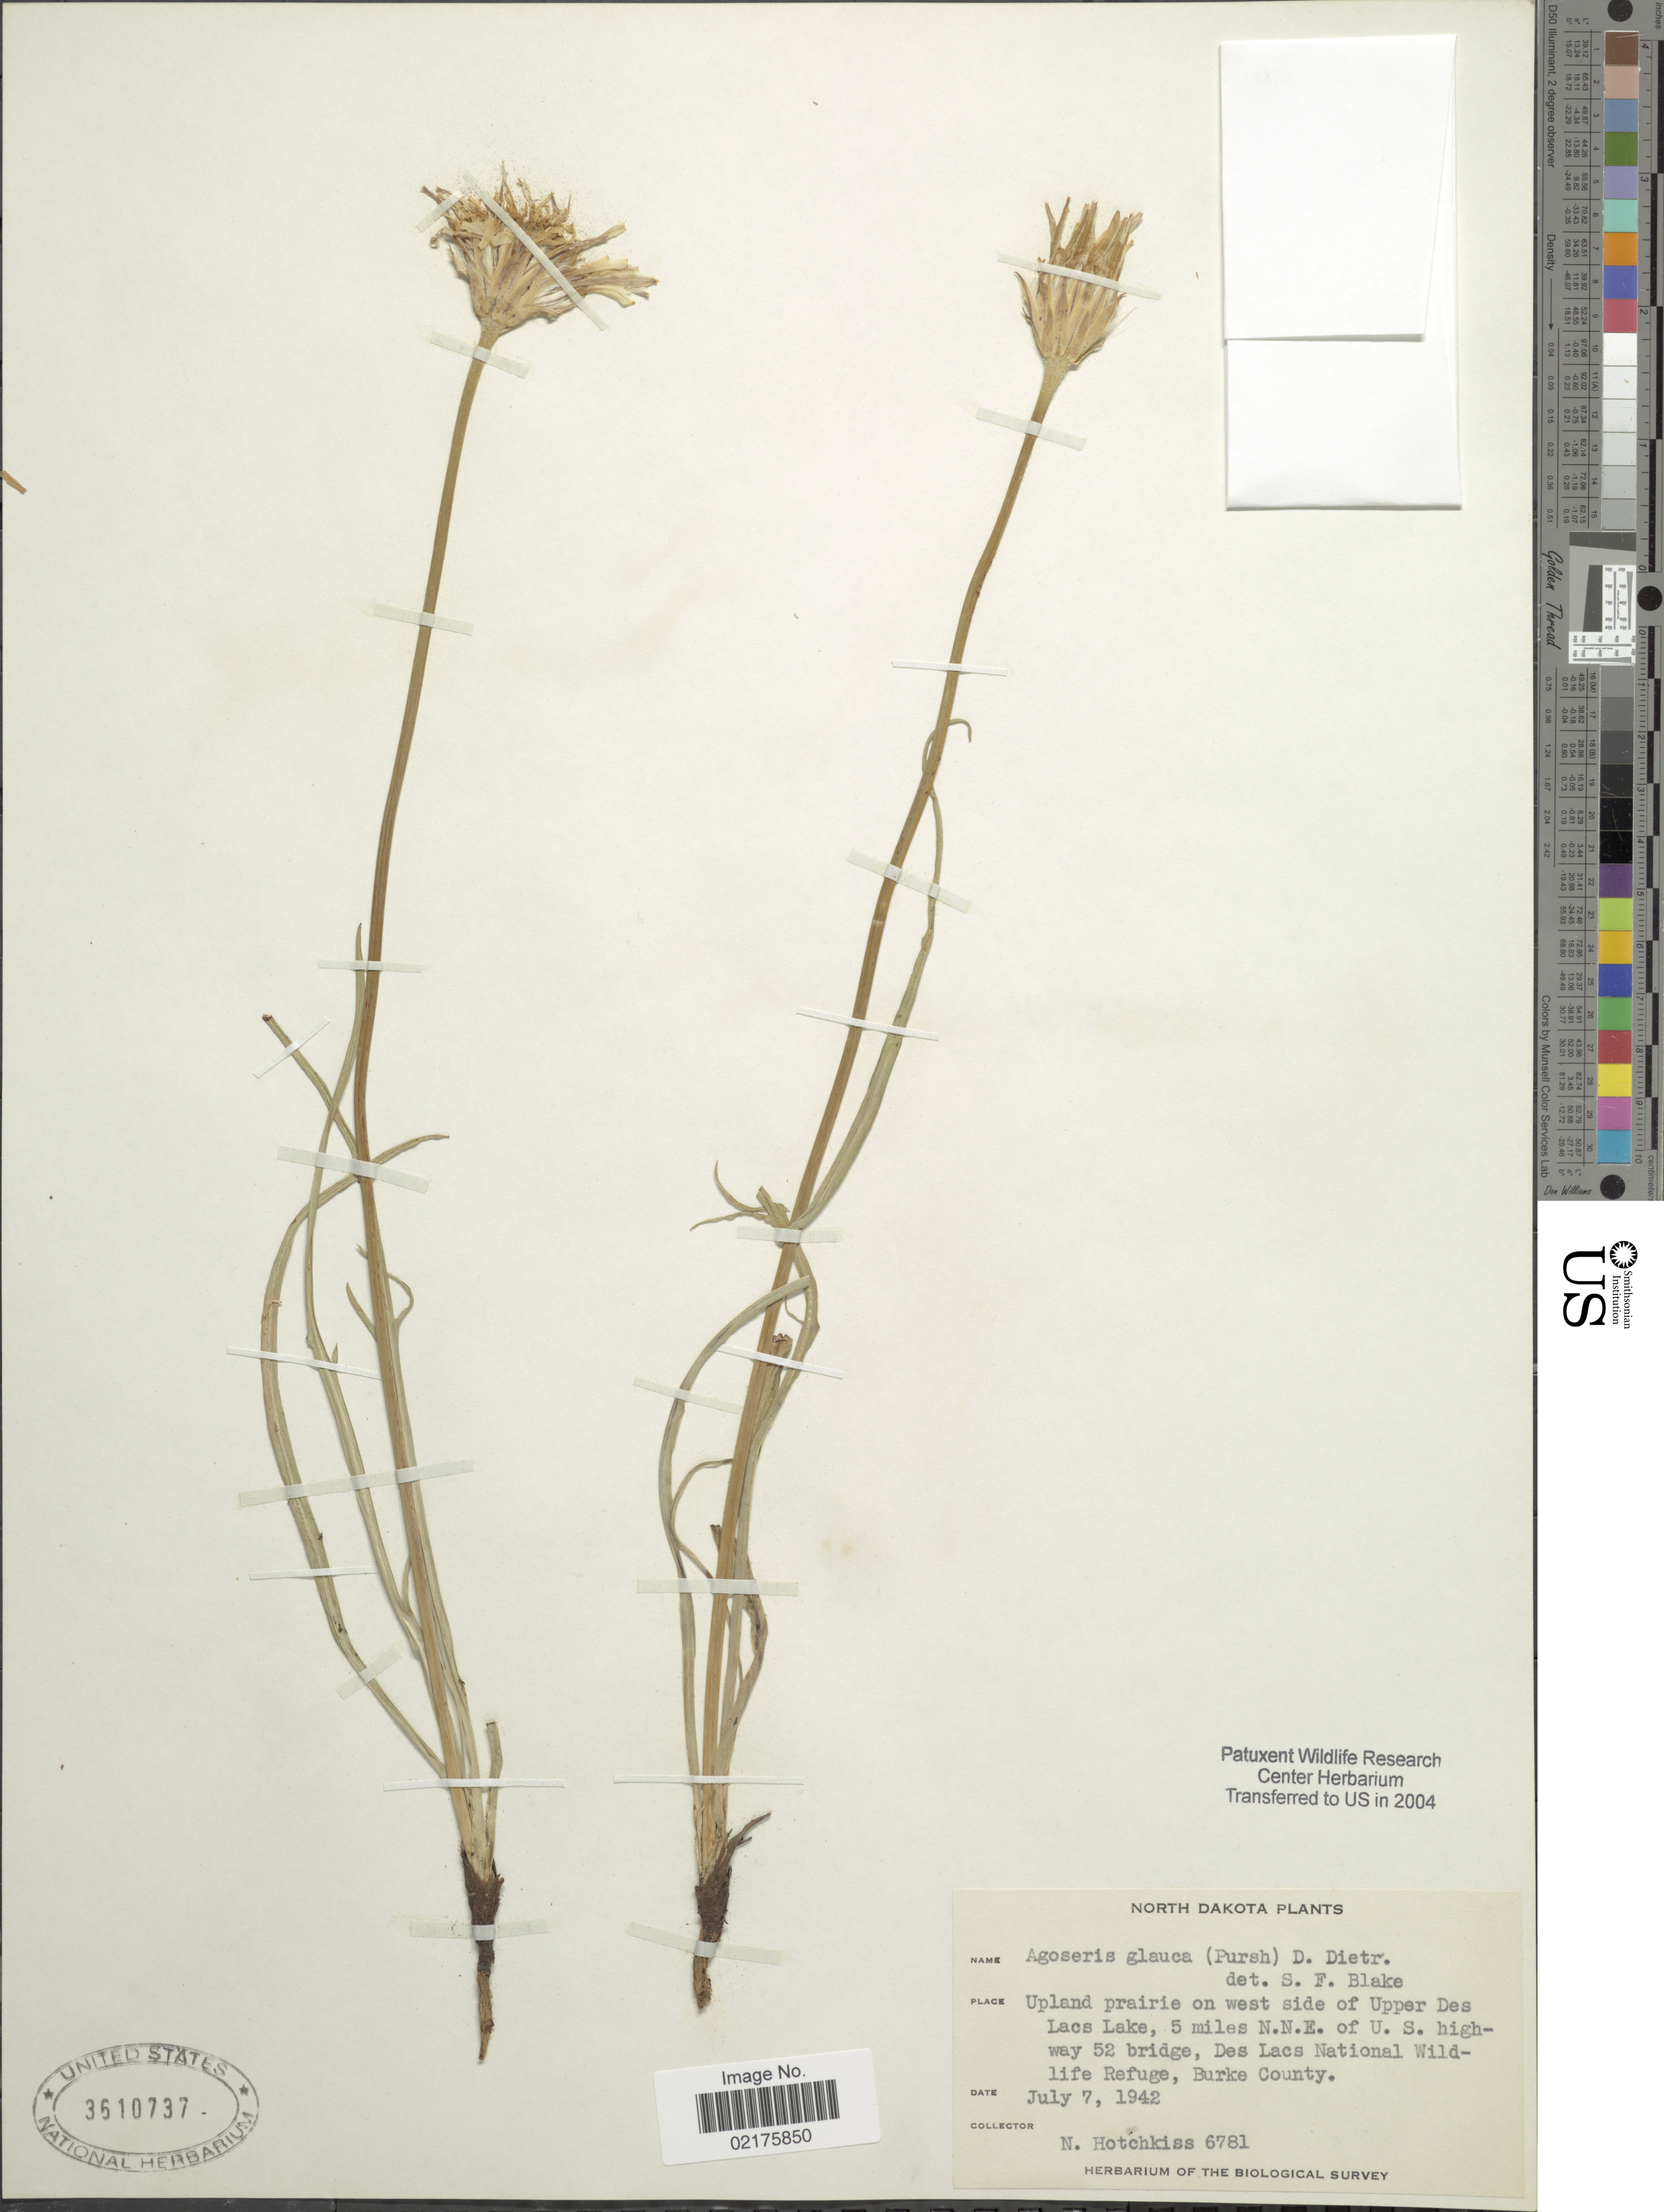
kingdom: Plantae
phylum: Tracheophyta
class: Magnoliopsida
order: Asterales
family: Asteraceae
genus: Agoseris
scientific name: Agoseris parviflora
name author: (Nutt.) D. Dietr.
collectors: N. Hotchkiss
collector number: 6781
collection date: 1942-07-07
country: United States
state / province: North Dakota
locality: Upland prairie on west side of Upper Des Lacs Lake, 5 miles N.N.E. of U.S. highway 52 bridge, Des Lacs National Wildlife Refuge, Burke County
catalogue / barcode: US 3510737